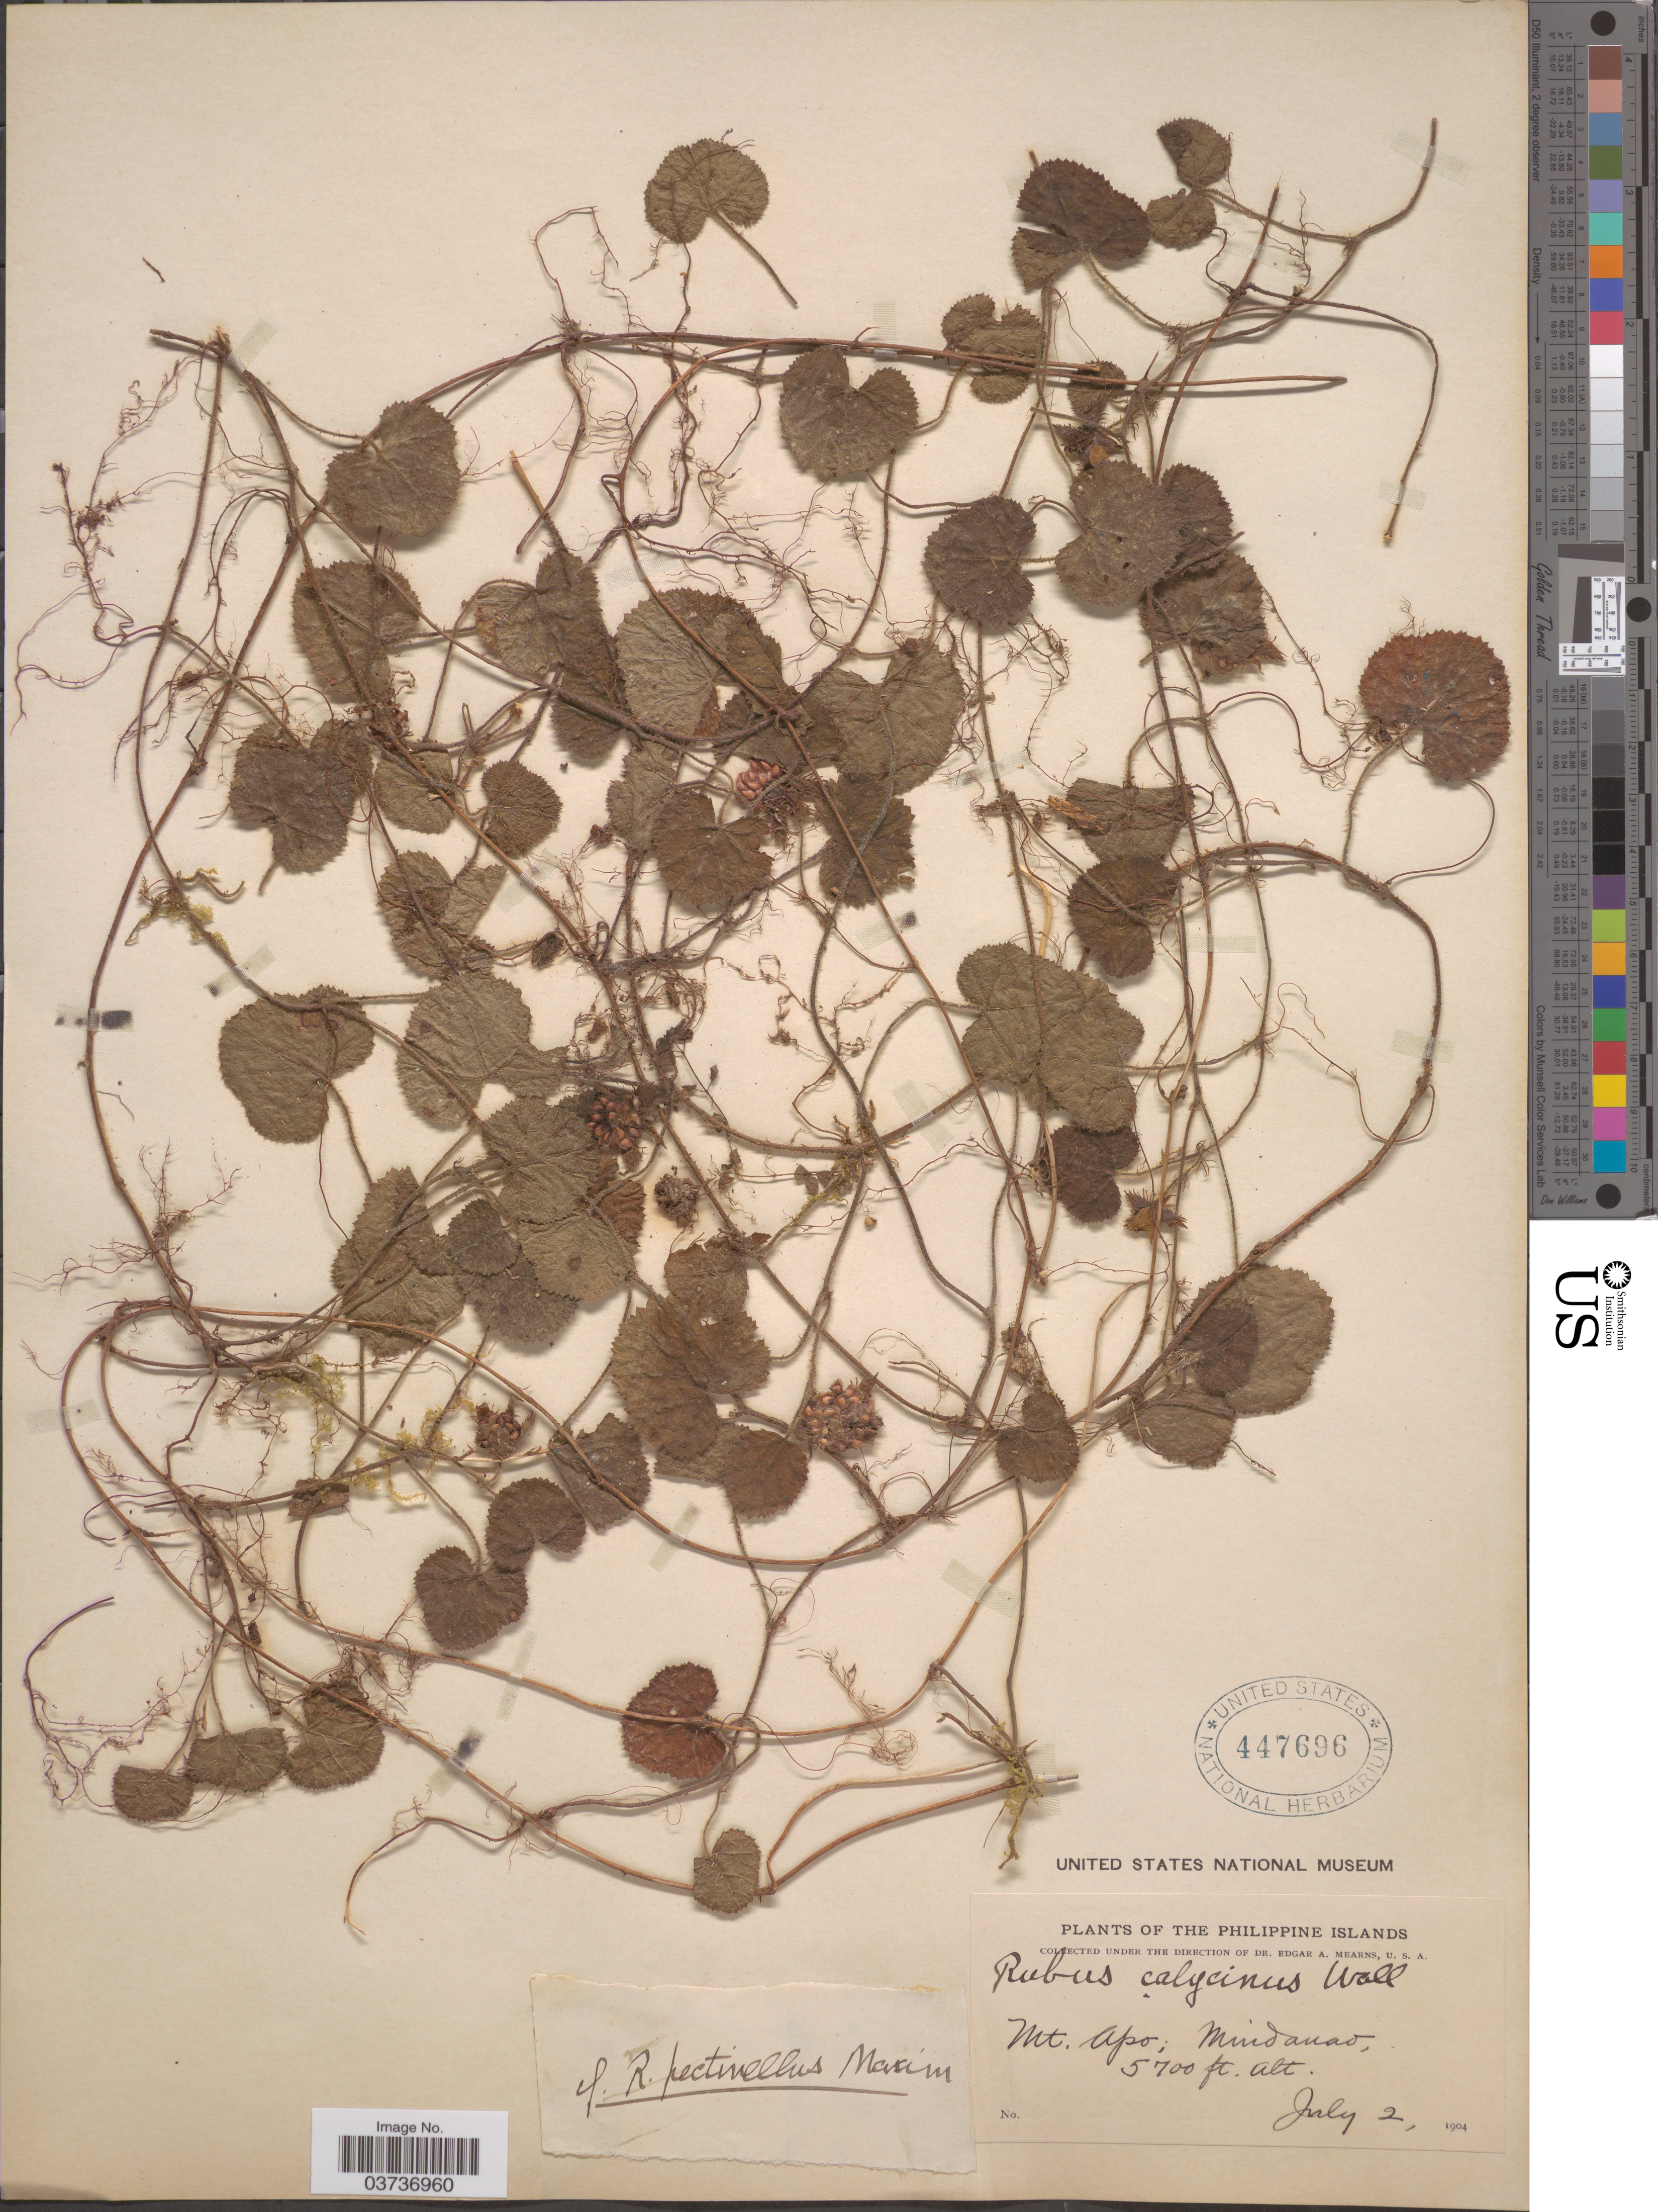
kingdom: Plantae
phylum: Tracheophyta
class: Magnoliopsida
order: Rosales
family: Rosaceae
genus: Rubus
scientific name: Rubus pectinellus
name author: Maxim.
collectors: E. A. Mearns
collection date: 1904-07-02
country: Philippines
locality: Mt. Apo; Mindanao.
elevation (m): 1737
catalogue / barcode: US 447696